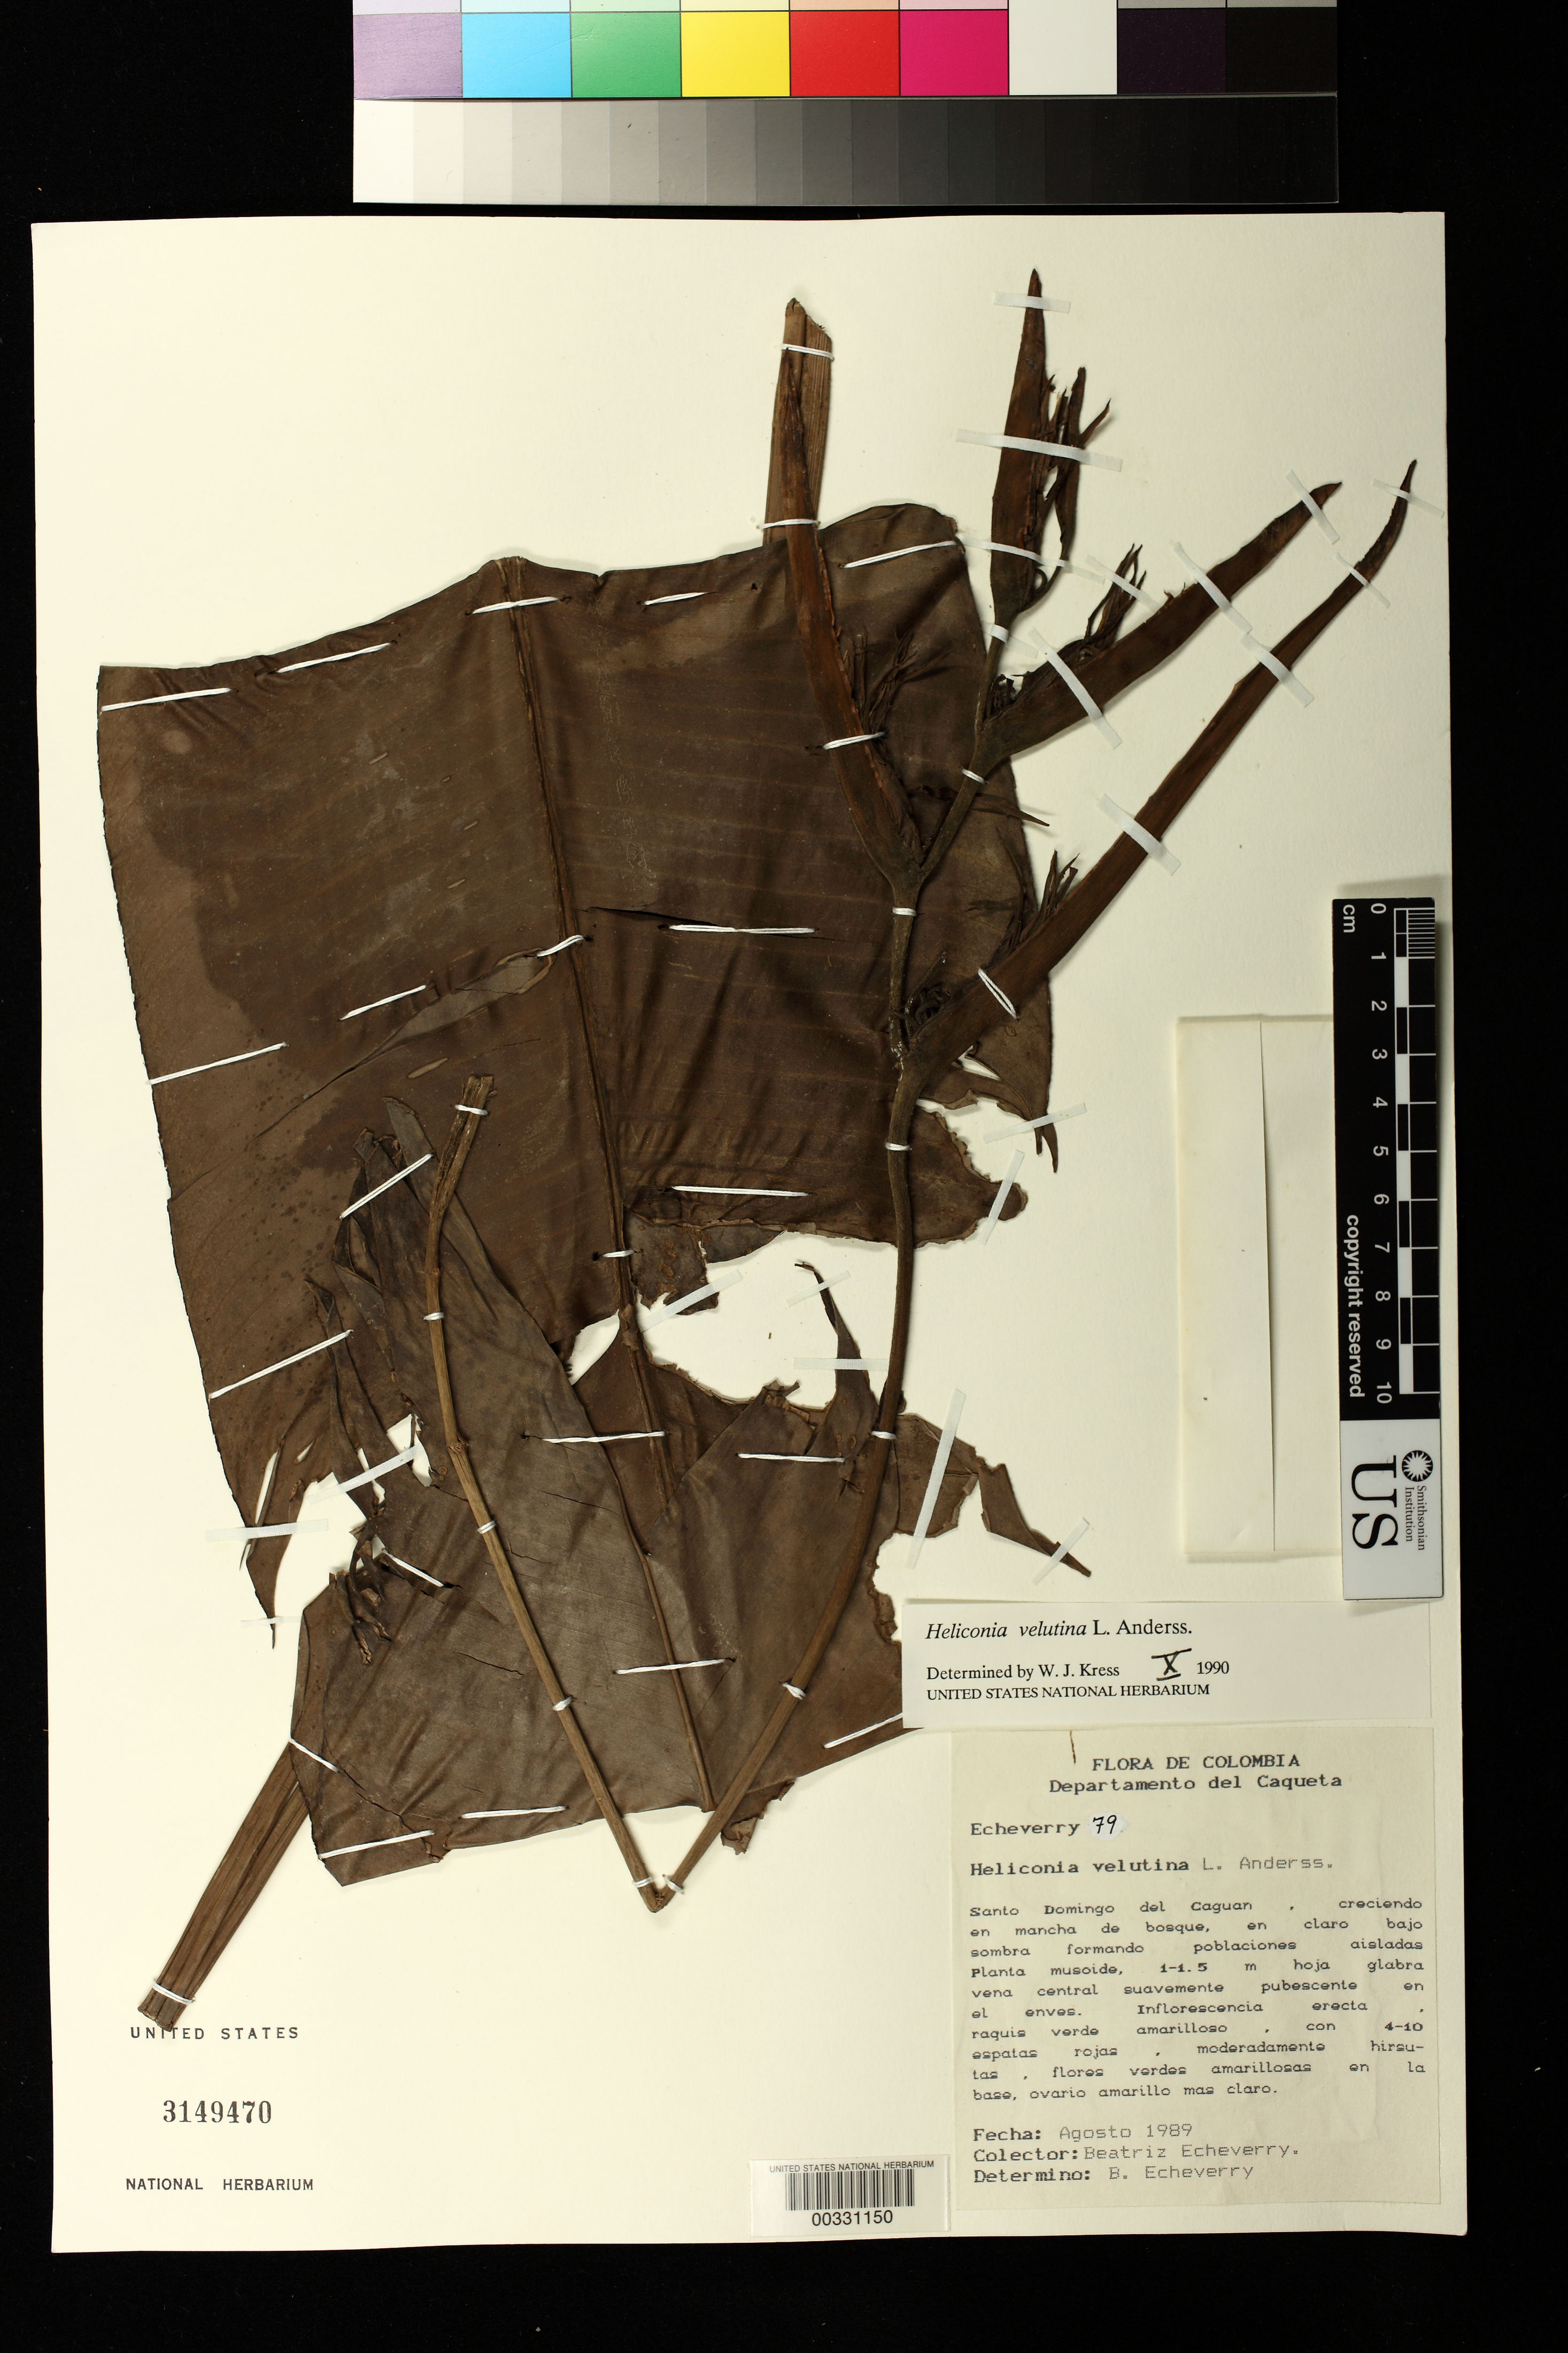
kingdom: Plantae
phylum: Tracheophyta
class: Liliopsida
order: Zingiberales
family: Heliconiaceae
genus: Heliconia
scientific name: Heliconia velutina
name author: L. Andersson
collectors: B. Echeverry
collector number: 79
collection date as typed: Aug 1989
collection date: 1989-08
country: Colombia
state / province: Caquetá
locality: Santo Domingo del Caguan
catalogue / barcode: US 3149470